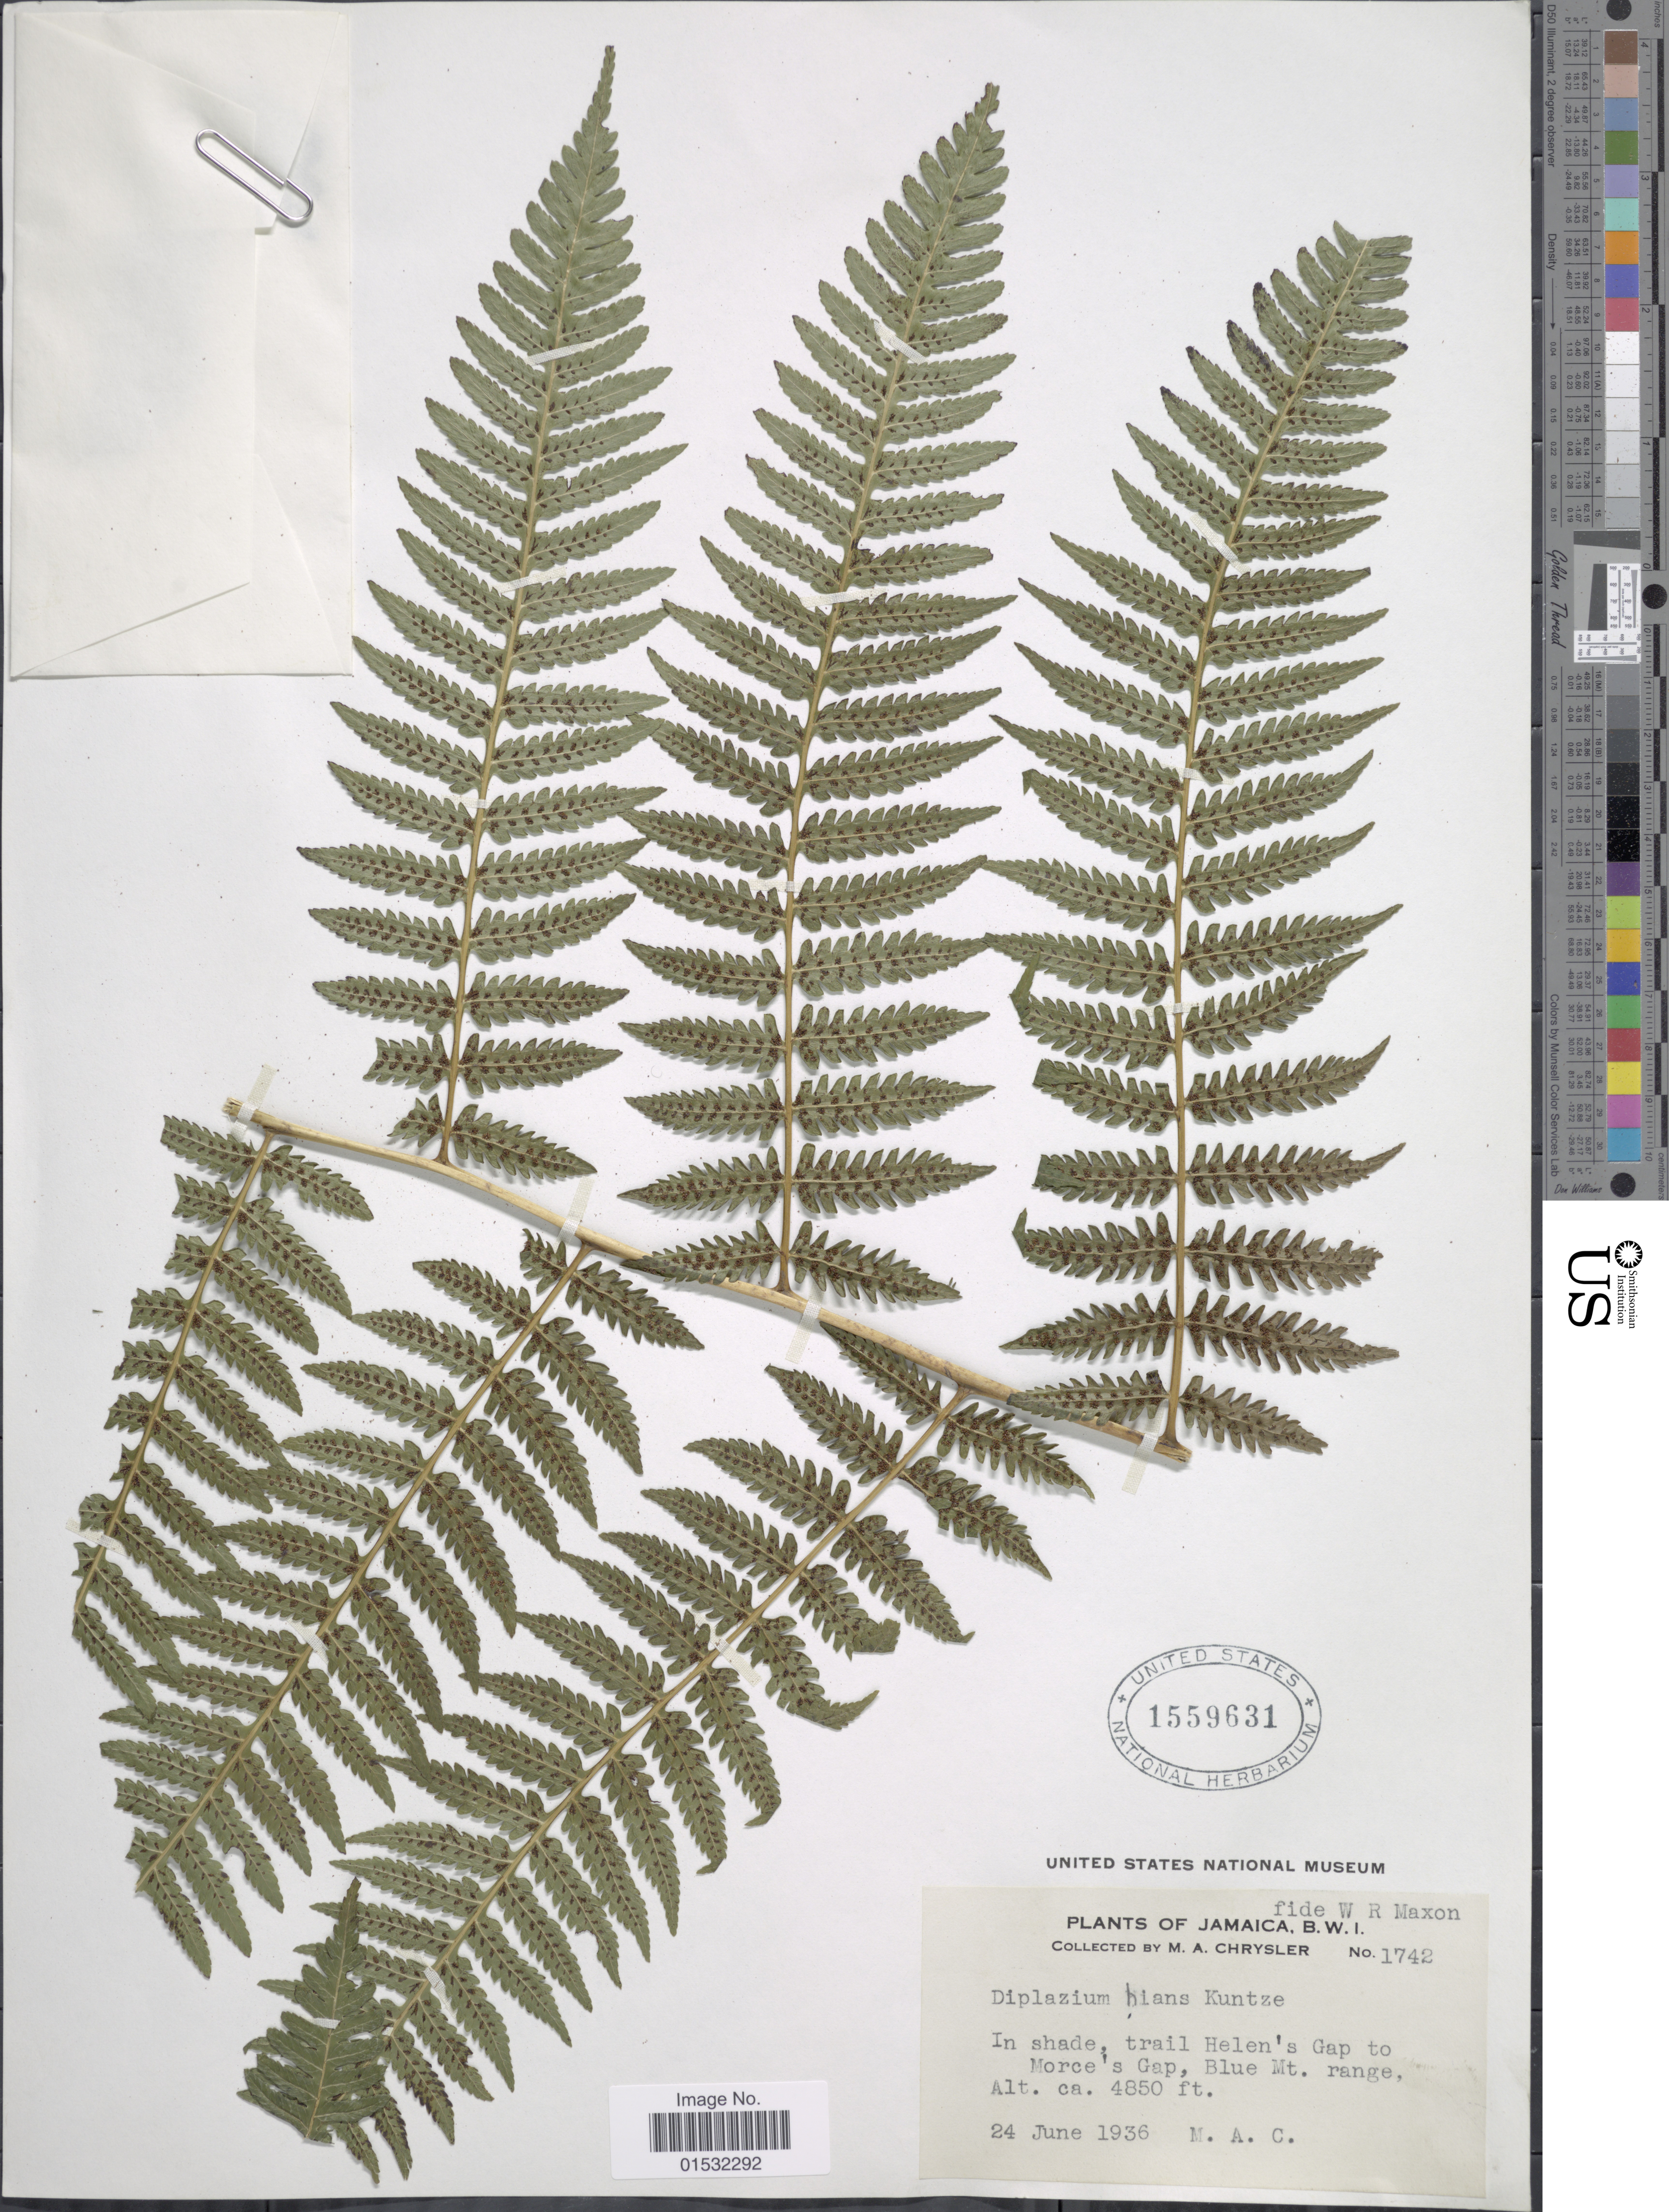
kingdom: Plantae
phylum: Tracheophyta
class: Polypodiopsida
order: Polypodiales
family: Athyriaceae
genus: Diplazium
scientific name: Diplazium hians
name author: Kunze ex Klotzsch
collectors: M. A. Chrysler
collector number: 1742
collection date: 1936-06-24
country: Jamaica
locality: Trail between Helen's Gap to Morce's Gap, Blue Mt. range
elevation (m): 1478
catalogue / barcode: US 1559631